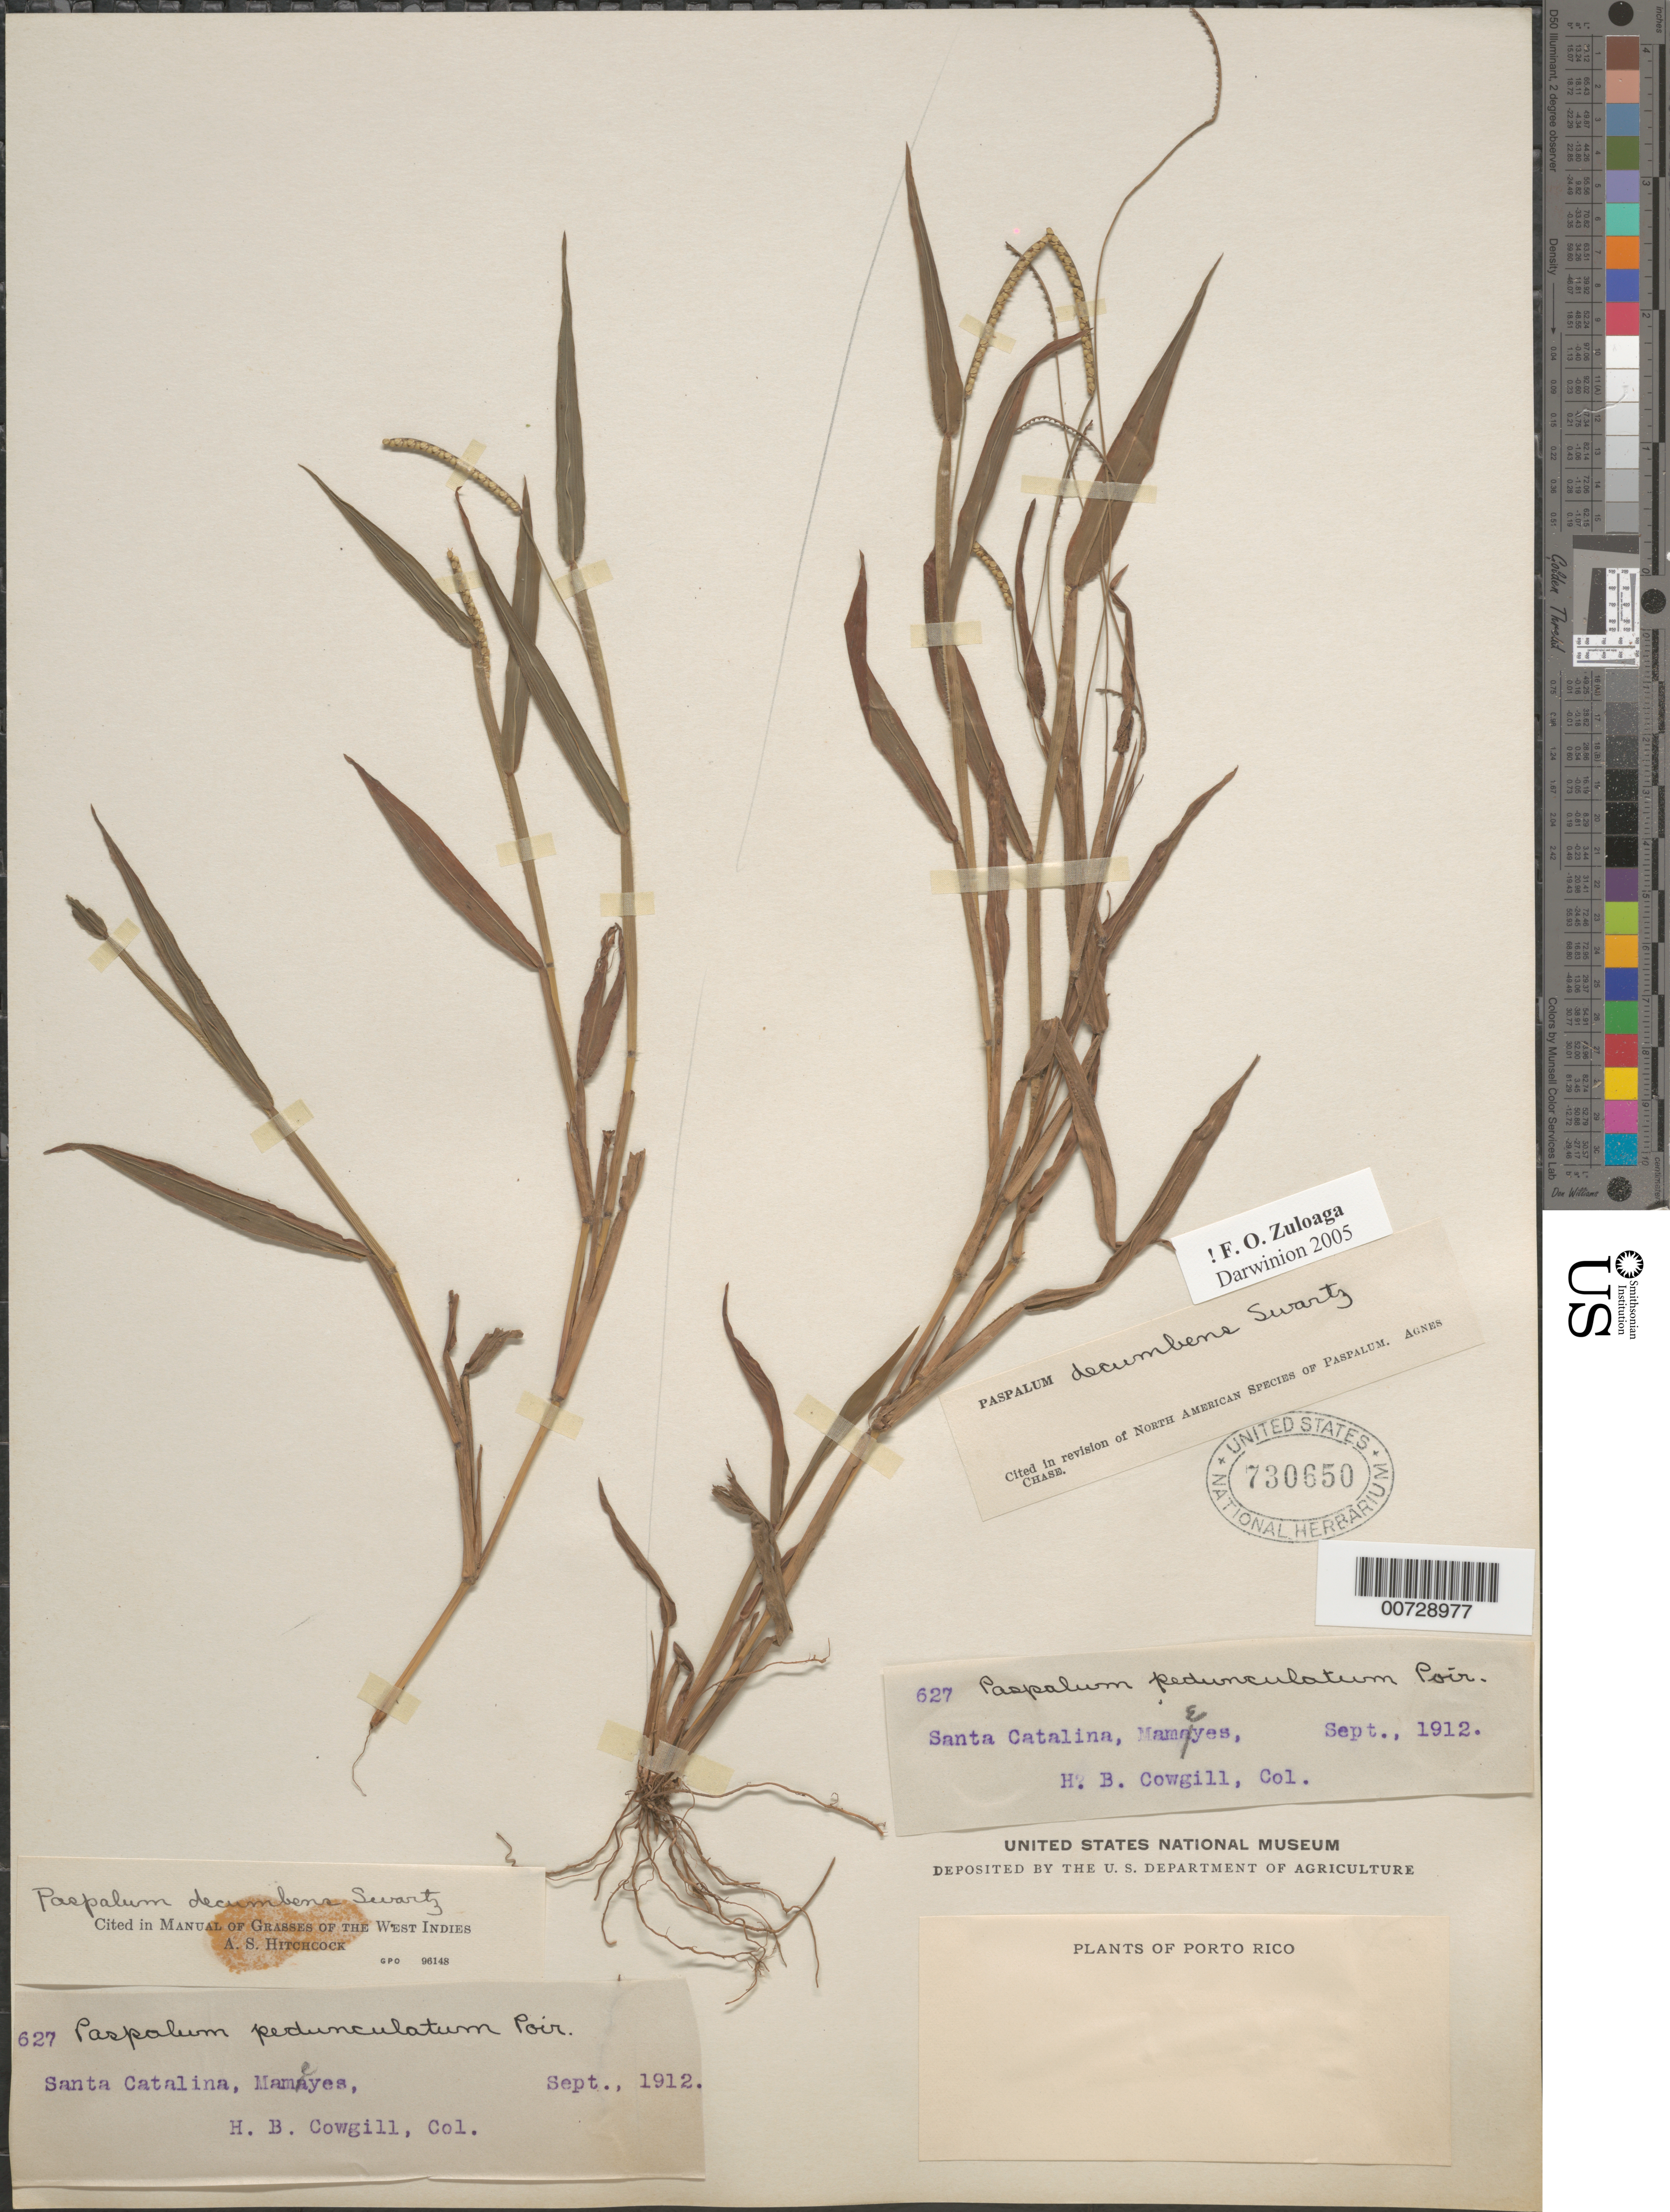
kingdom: Plantae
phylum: Tracheophyta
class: Liliopsida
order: Poales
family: Poaceae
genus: Paspalum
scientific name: Paspalum decumbens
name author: Sw.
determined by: Chase, [M.] Agnes, (US)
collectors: H. Cowgill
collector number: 627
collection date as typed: Sep 1912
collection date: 1912-09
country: Puerto Rico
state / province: Río Grande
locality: Santa Catalina, Mameyes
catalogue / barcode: US 730650